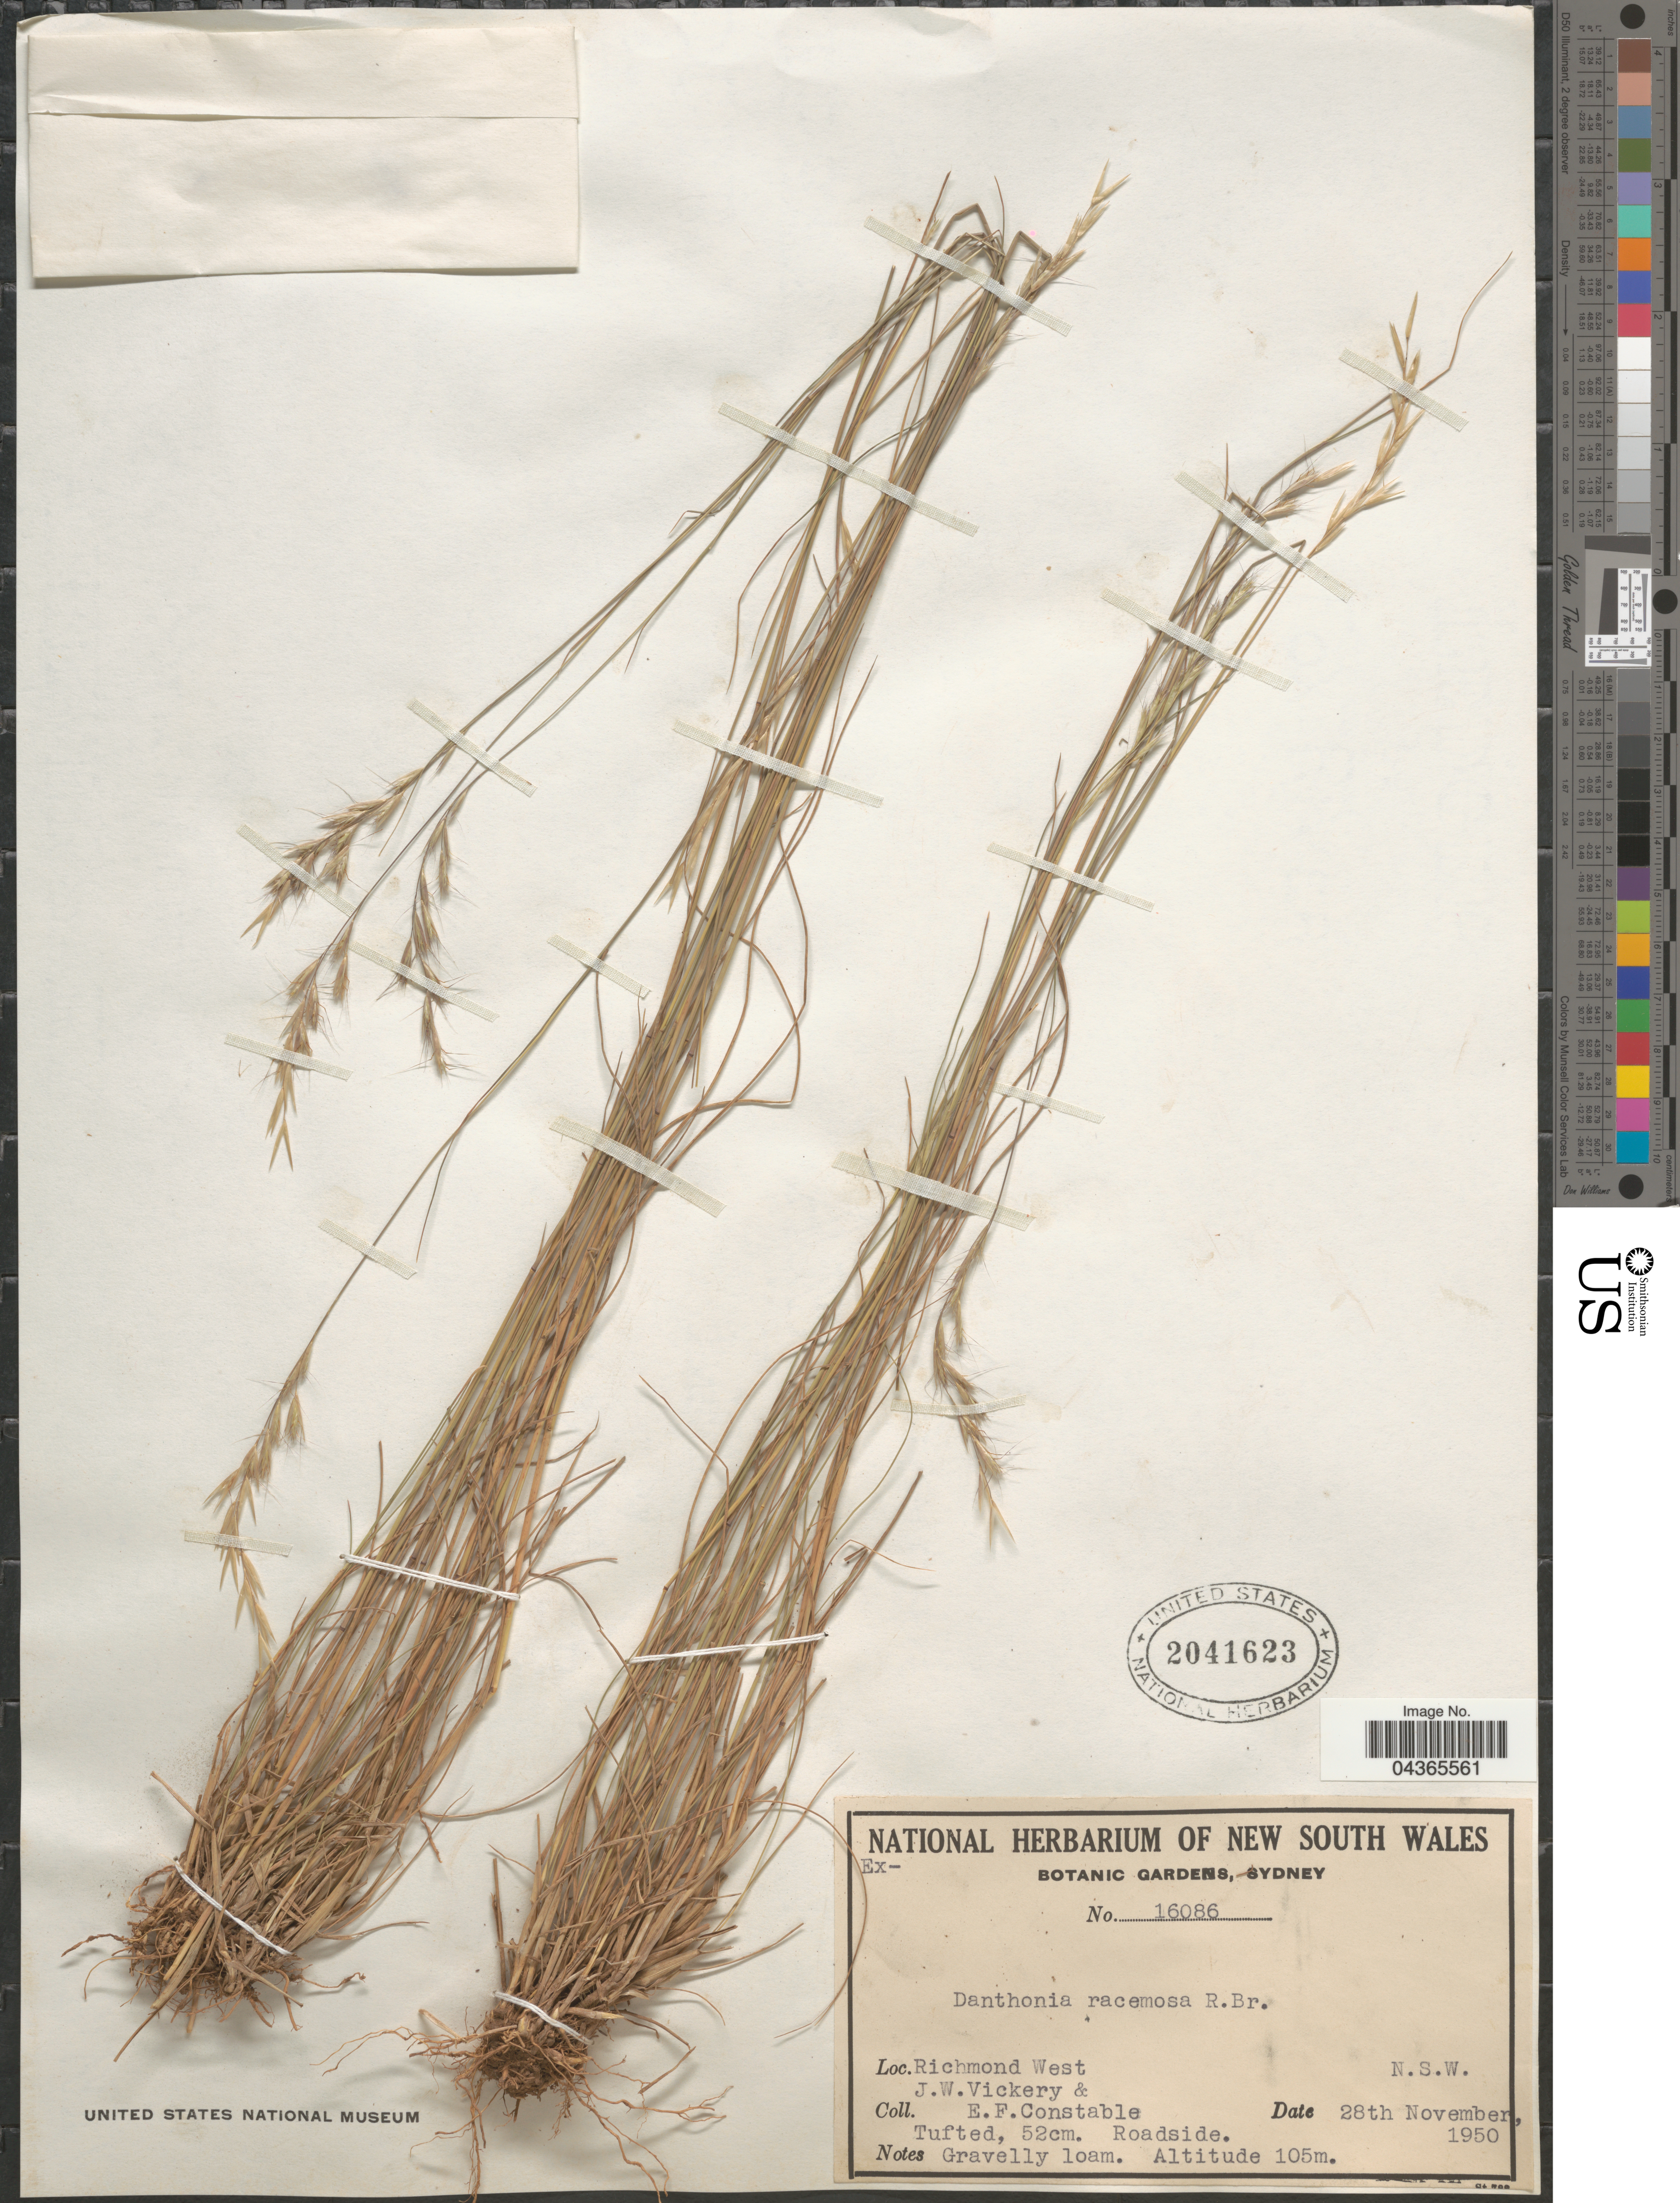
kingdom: Plantae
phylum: Tracheophyta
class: Liliopsida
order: Poales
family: Poaceae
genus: Rytidosperma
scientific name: Rytidosperma racemosum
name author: (R. Br.) Connor & Edgar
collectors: J. Vickery & E. F. Constable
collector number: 16086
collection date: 1950-11-28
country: Australia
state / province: New South Wales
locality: Richmond West.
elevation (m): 105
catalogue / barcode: US 2041623